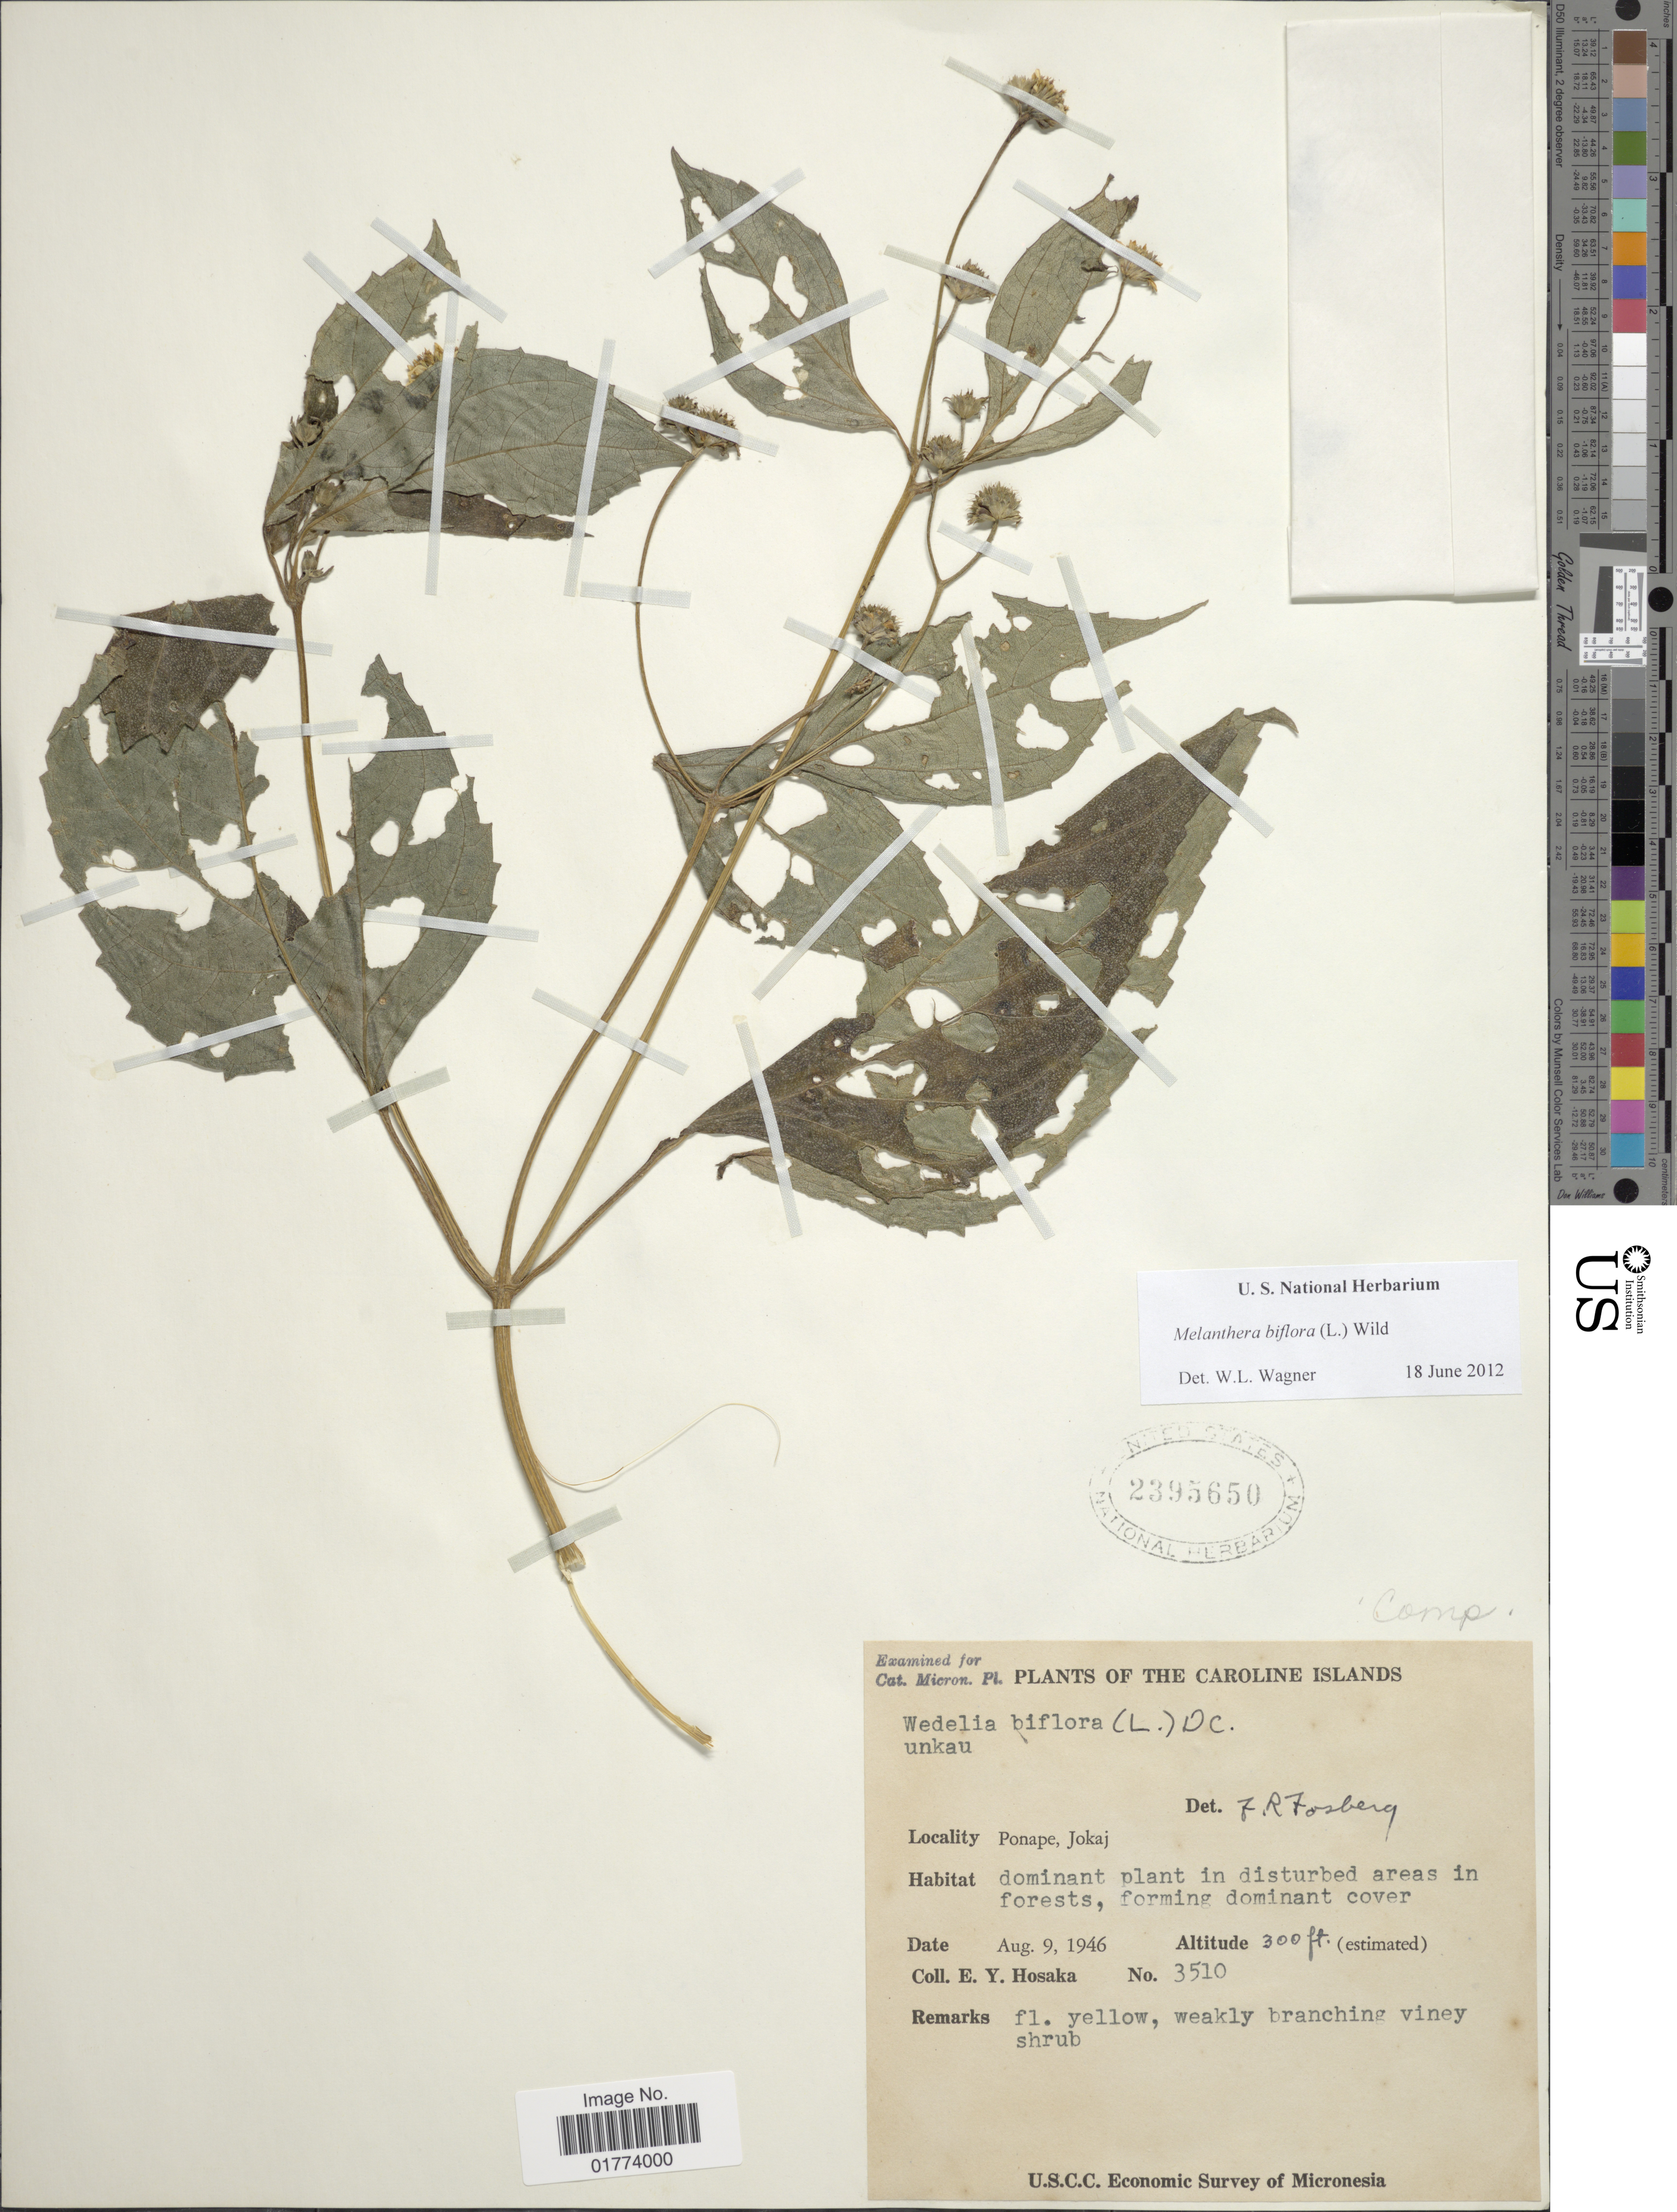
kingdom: Plantae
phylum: Tracheophyta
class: Magnoliopsida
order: Asterales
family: Asteraceae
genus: Wollastonia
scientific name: Wollastonia biflora var. biflora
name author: (L.) DC.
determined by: Wagner, W. L., (BOT), Smithsonian Institution - National Museum of Natural History (UNITED STATES)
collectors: E. Y. Hosaka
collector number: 3510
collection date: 1946-08-09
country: Micronesia, Federated States of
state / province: Pohnpei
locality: Caroline Islands, Ponape, Jokaj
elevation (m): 91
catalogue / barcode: US 2395650